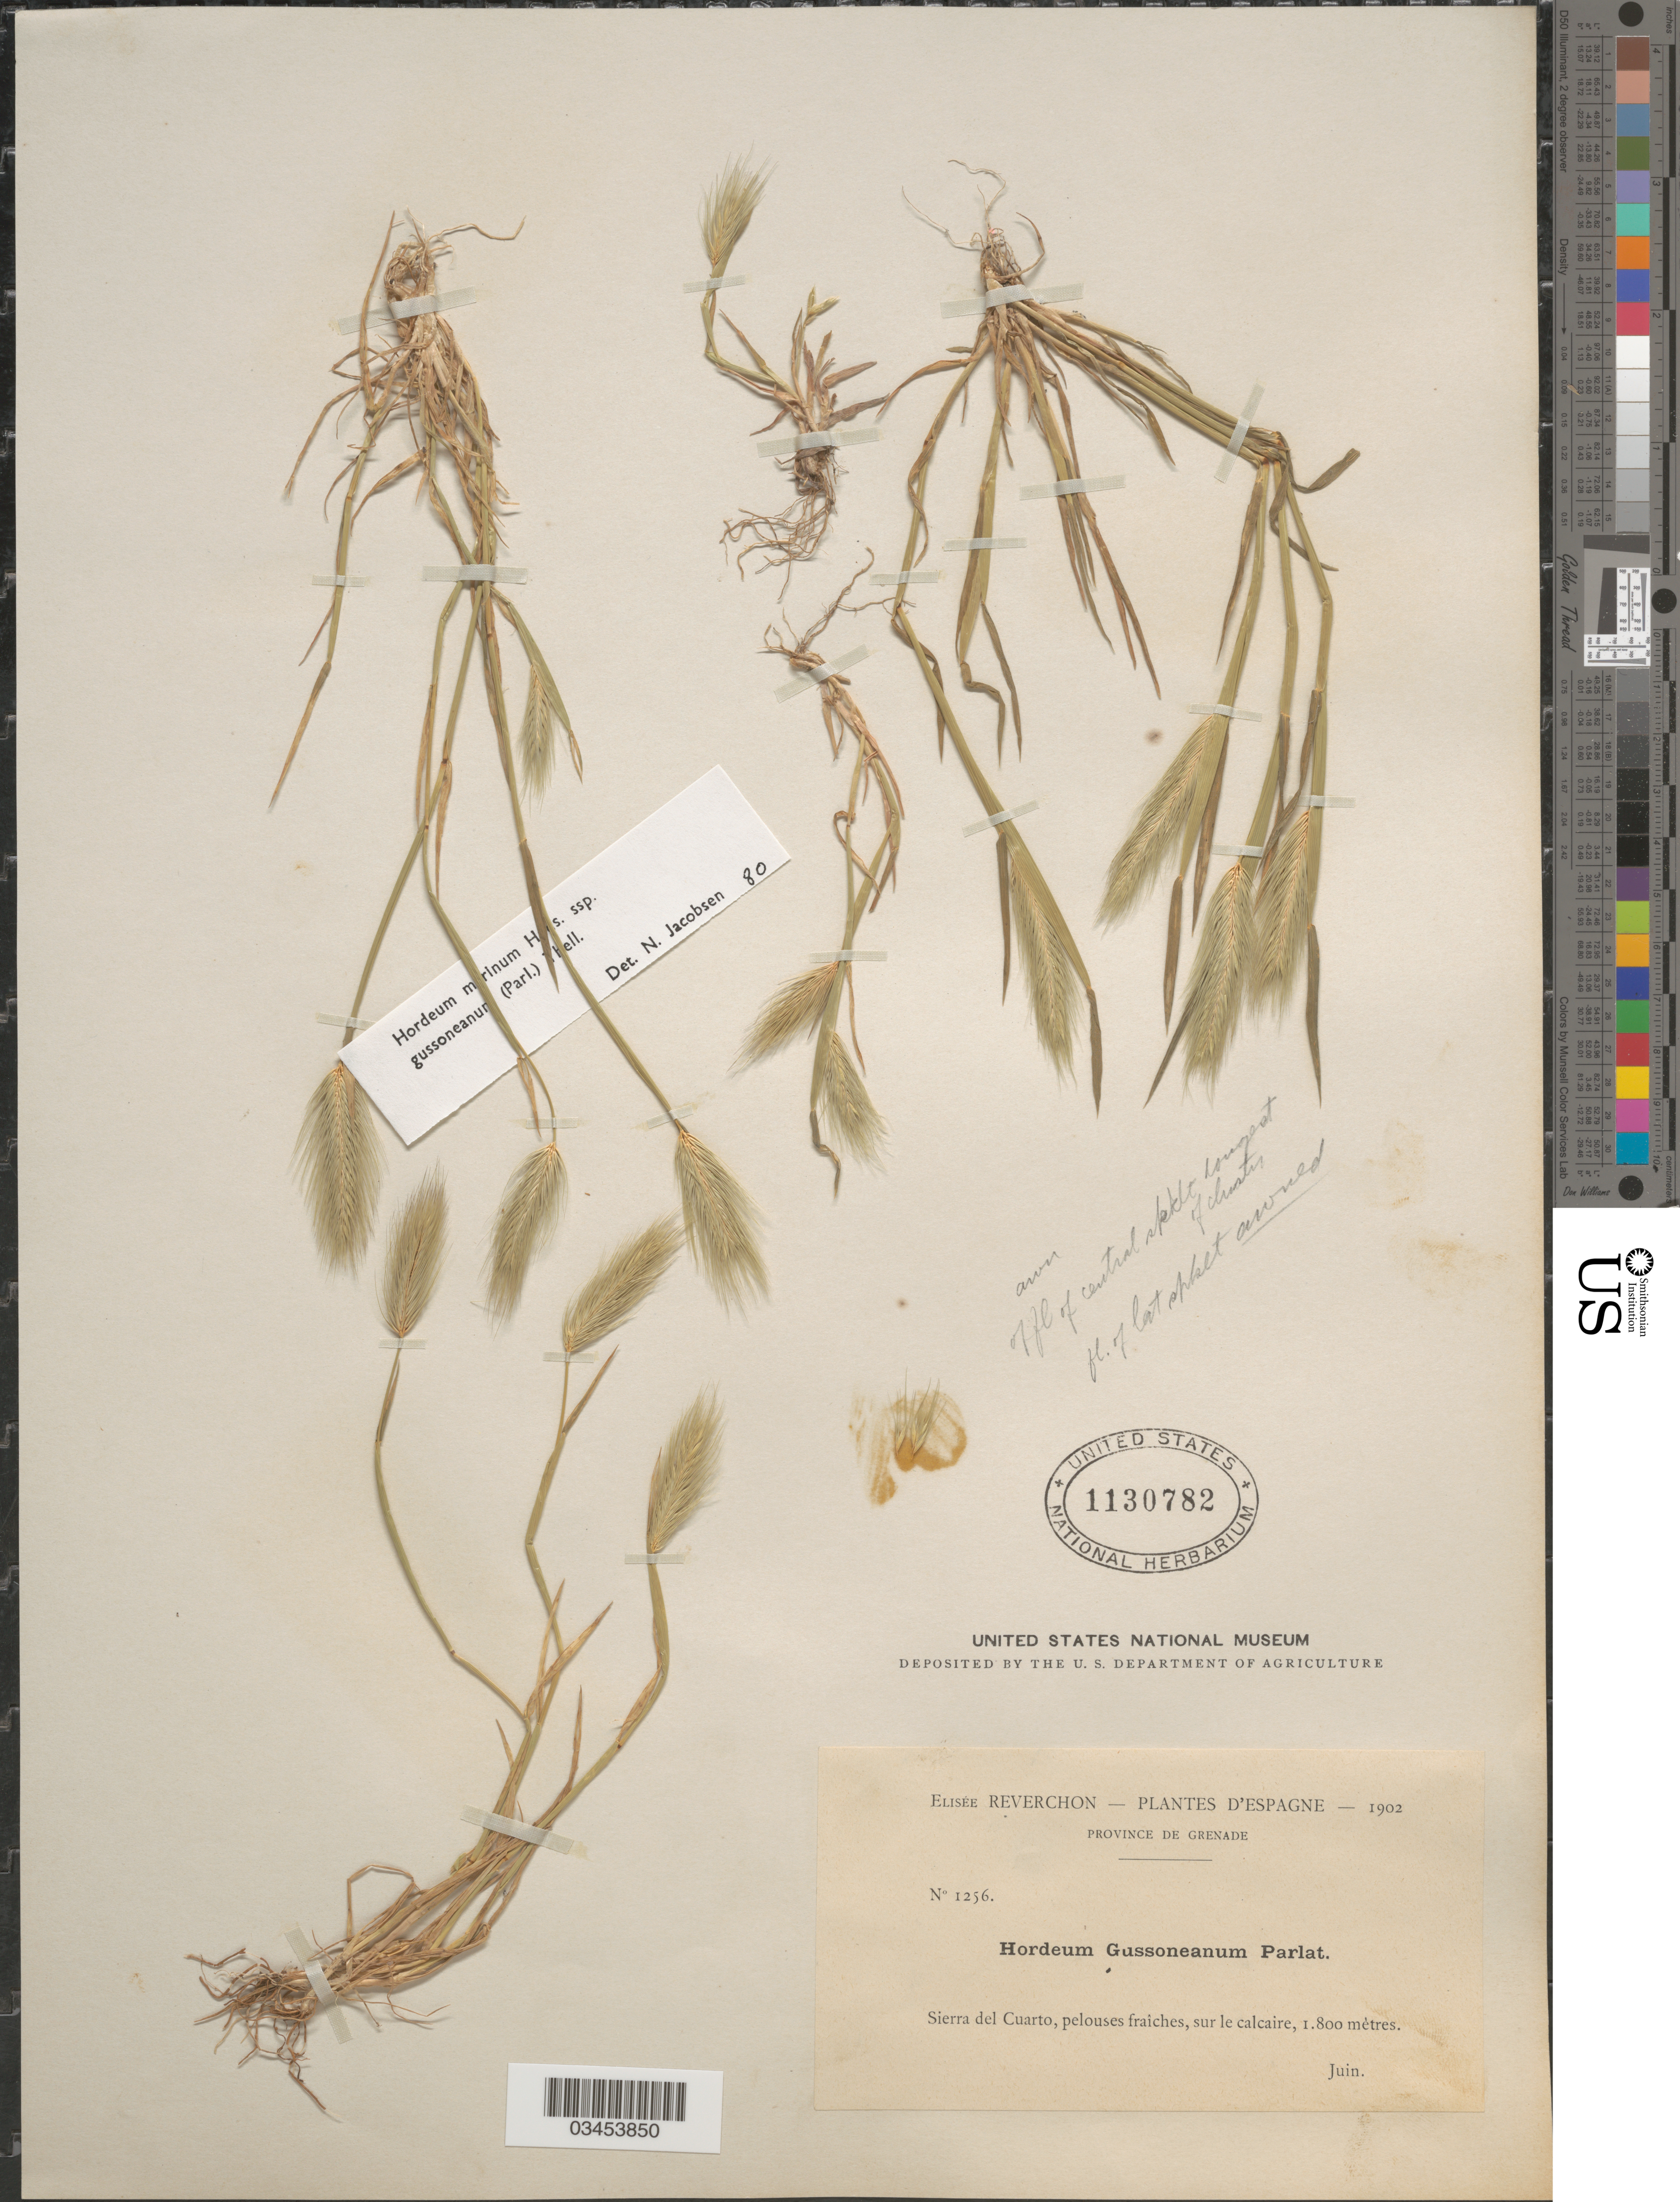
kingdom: Plantae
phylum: Tracheophyta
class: Liliopsida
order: Poales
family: Poaceae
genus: Hordeum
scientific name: Hordeum marinum subsp. gussoneanum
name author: (Parl.) Thell.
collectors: E. Reverchon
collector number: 1256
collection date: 1902-06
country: Spain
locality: Province de Grenade. Sierra del Cuarto, pelouses fraiches, sur le calcaire.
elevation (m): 1800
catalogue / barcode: US 1130782